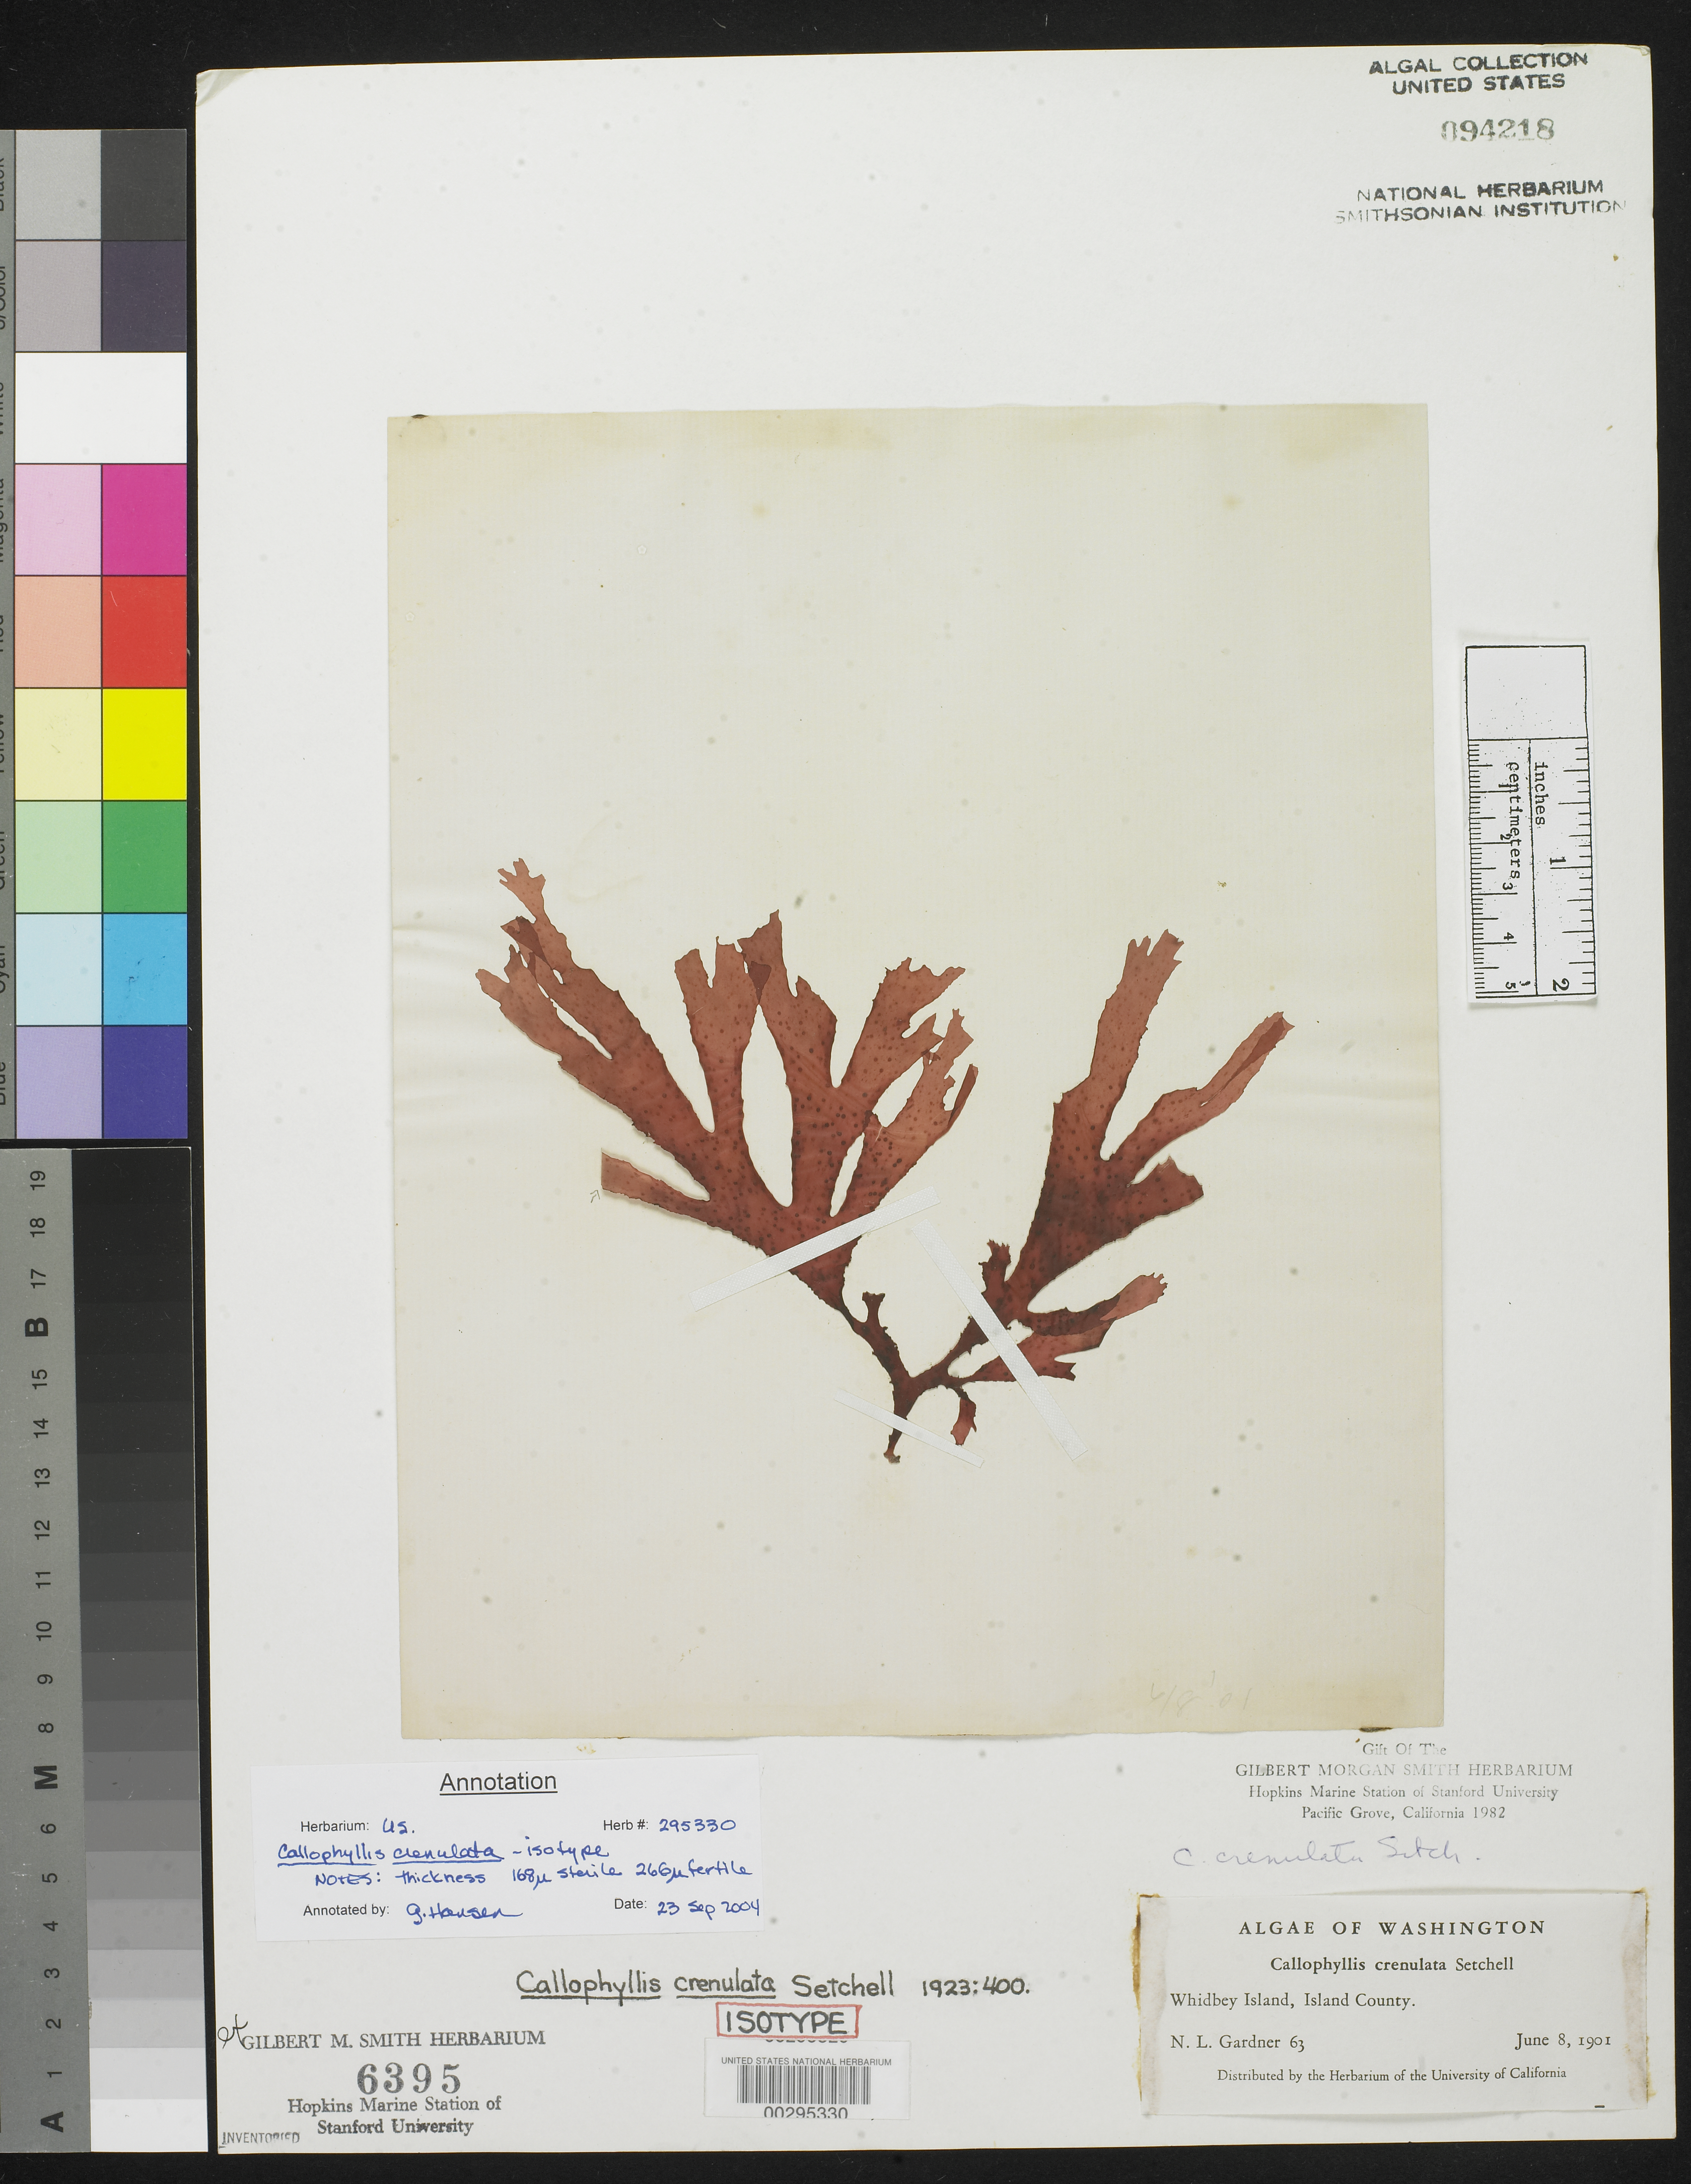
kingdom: Plantae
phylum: Rhodophyta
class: Florideophyceae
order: Gigartinales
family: Kallymeniaceae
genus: Callophyllis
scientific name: Callophyllis crenulata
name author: Setch.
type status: Isotype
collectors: N. Gardner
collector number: NLG 63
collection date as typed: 08 Jun 1901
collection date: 1901-06-08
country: United States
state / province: Washington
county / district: Island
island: Whidbey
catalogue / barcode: US 94218